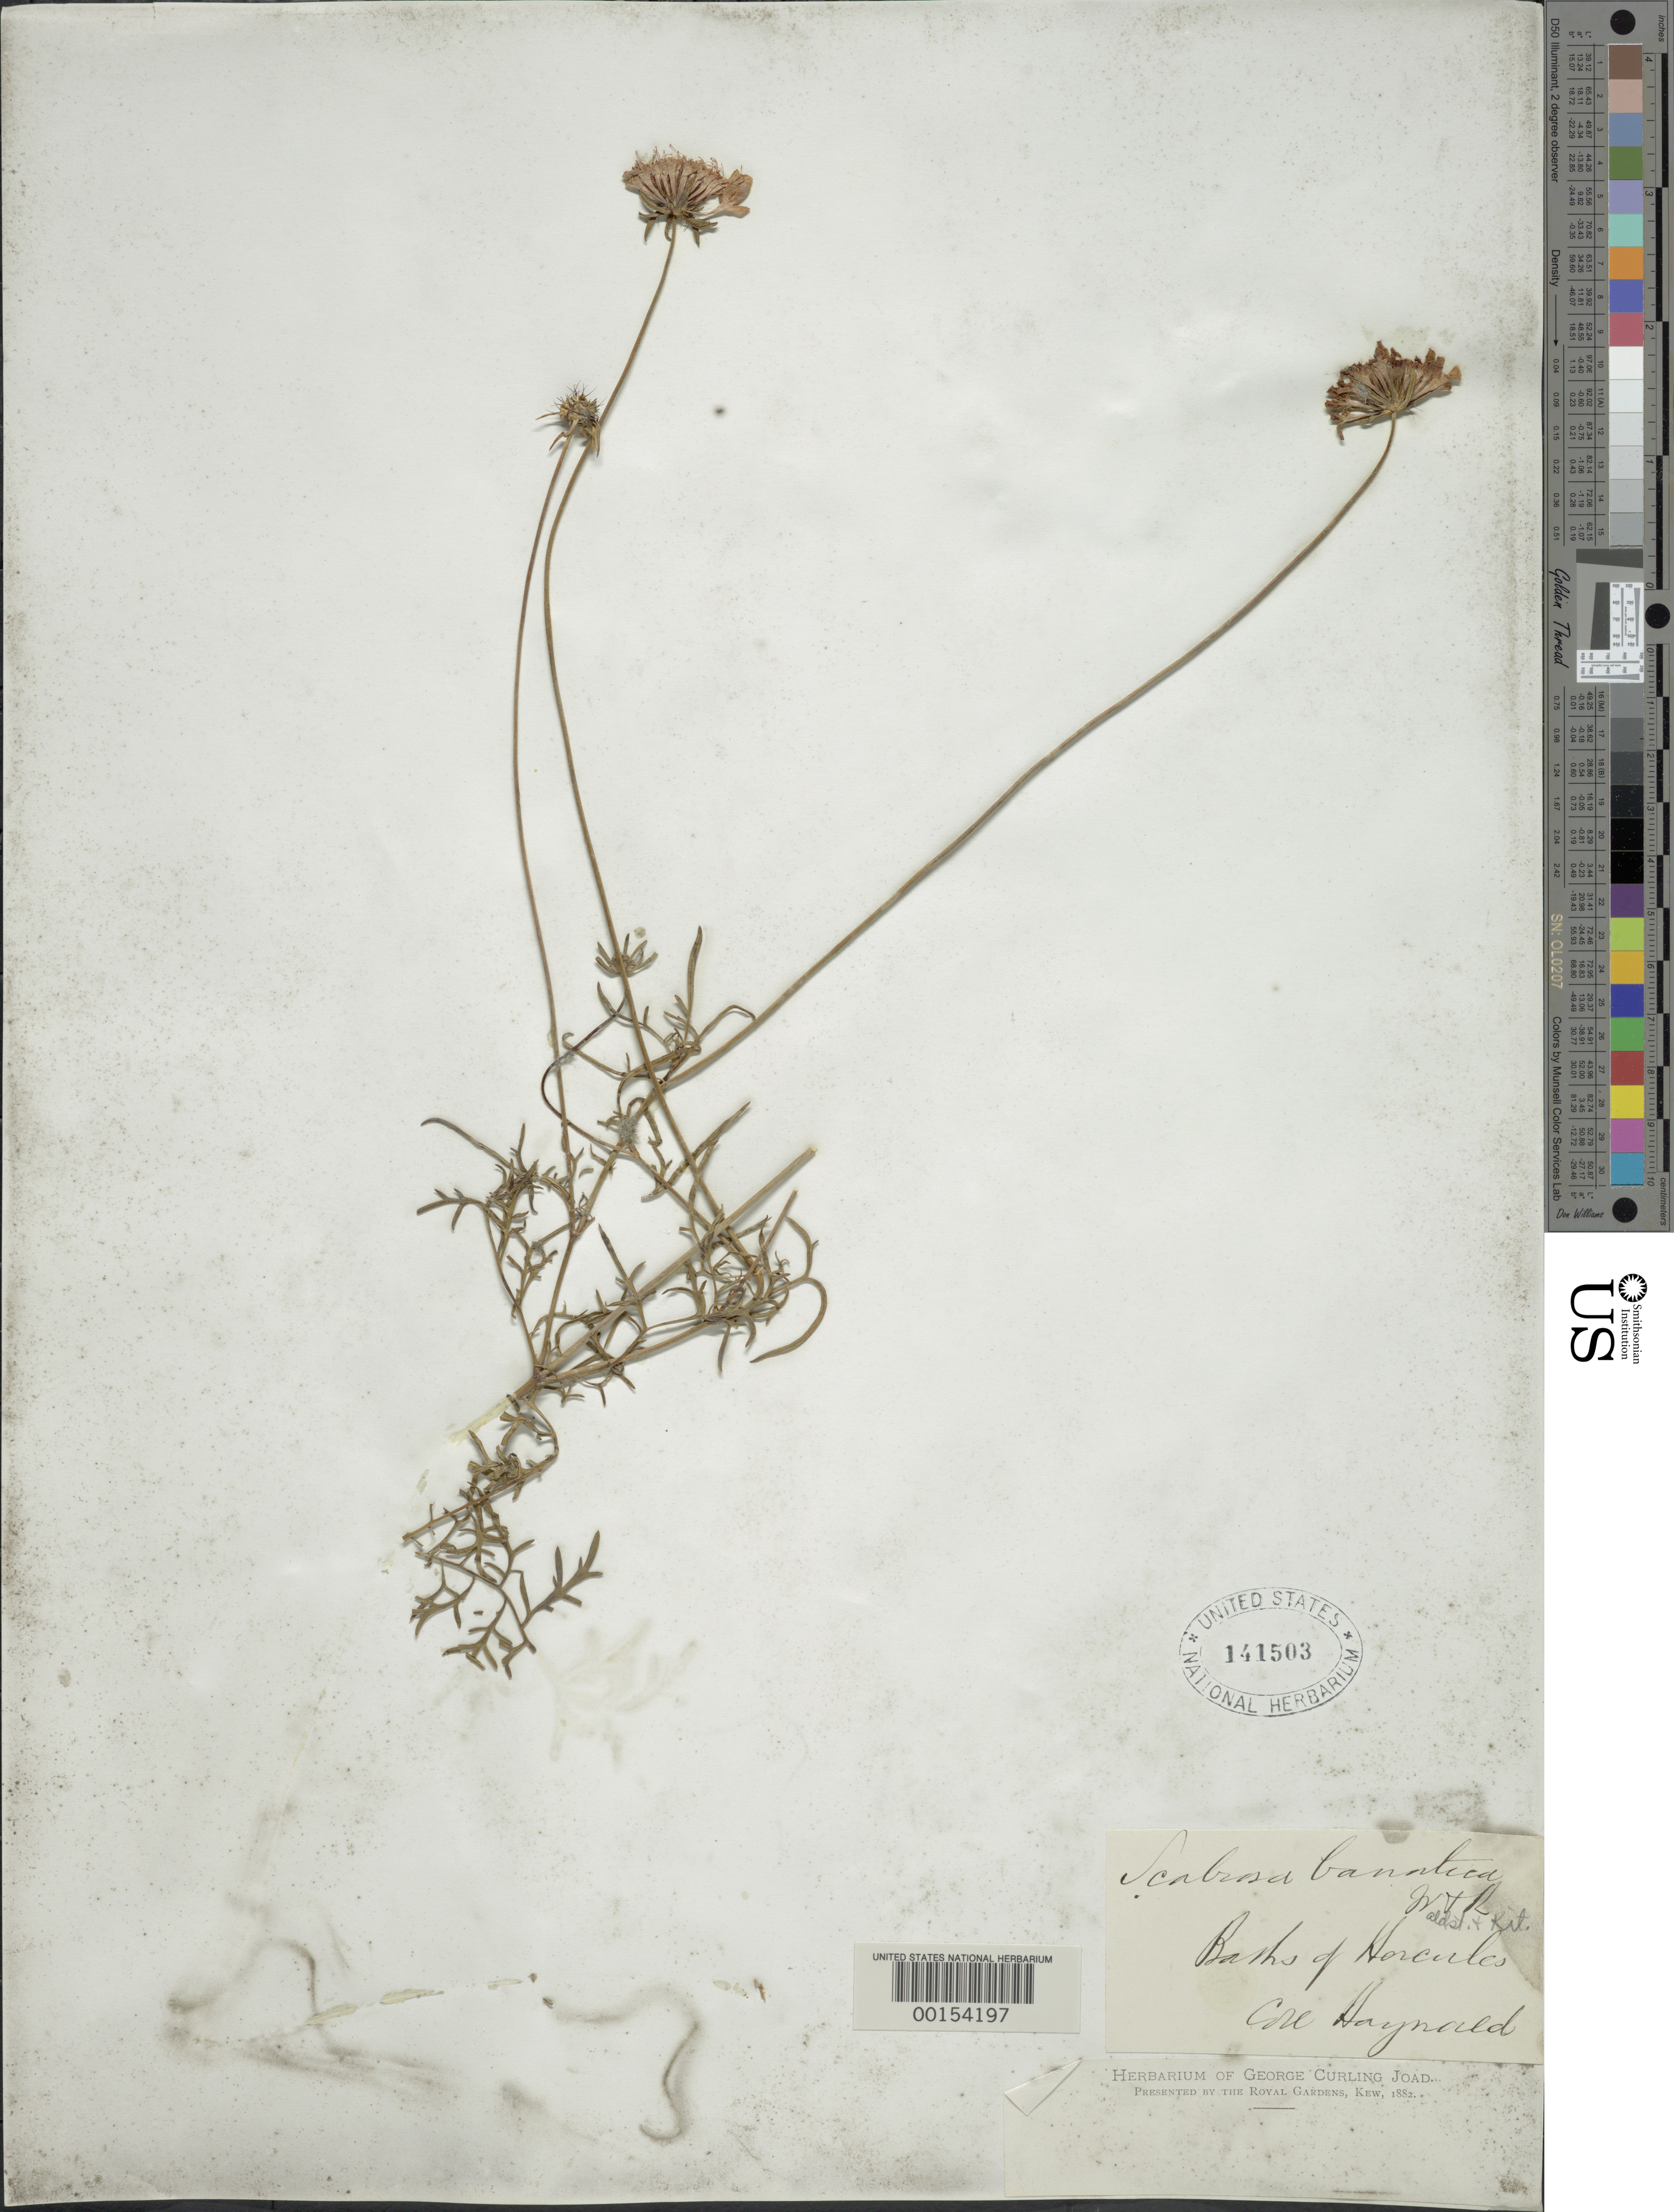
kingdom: Plantae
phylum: Tracheophyta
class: Magnoliopsida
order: Dipsacales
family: Caprifoliaceae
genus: Scabiosa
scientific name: Scabiosa banatica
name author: Waldst. & Kit.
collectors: C. Haynald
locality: Baths of Hercules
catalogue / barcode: US 141503